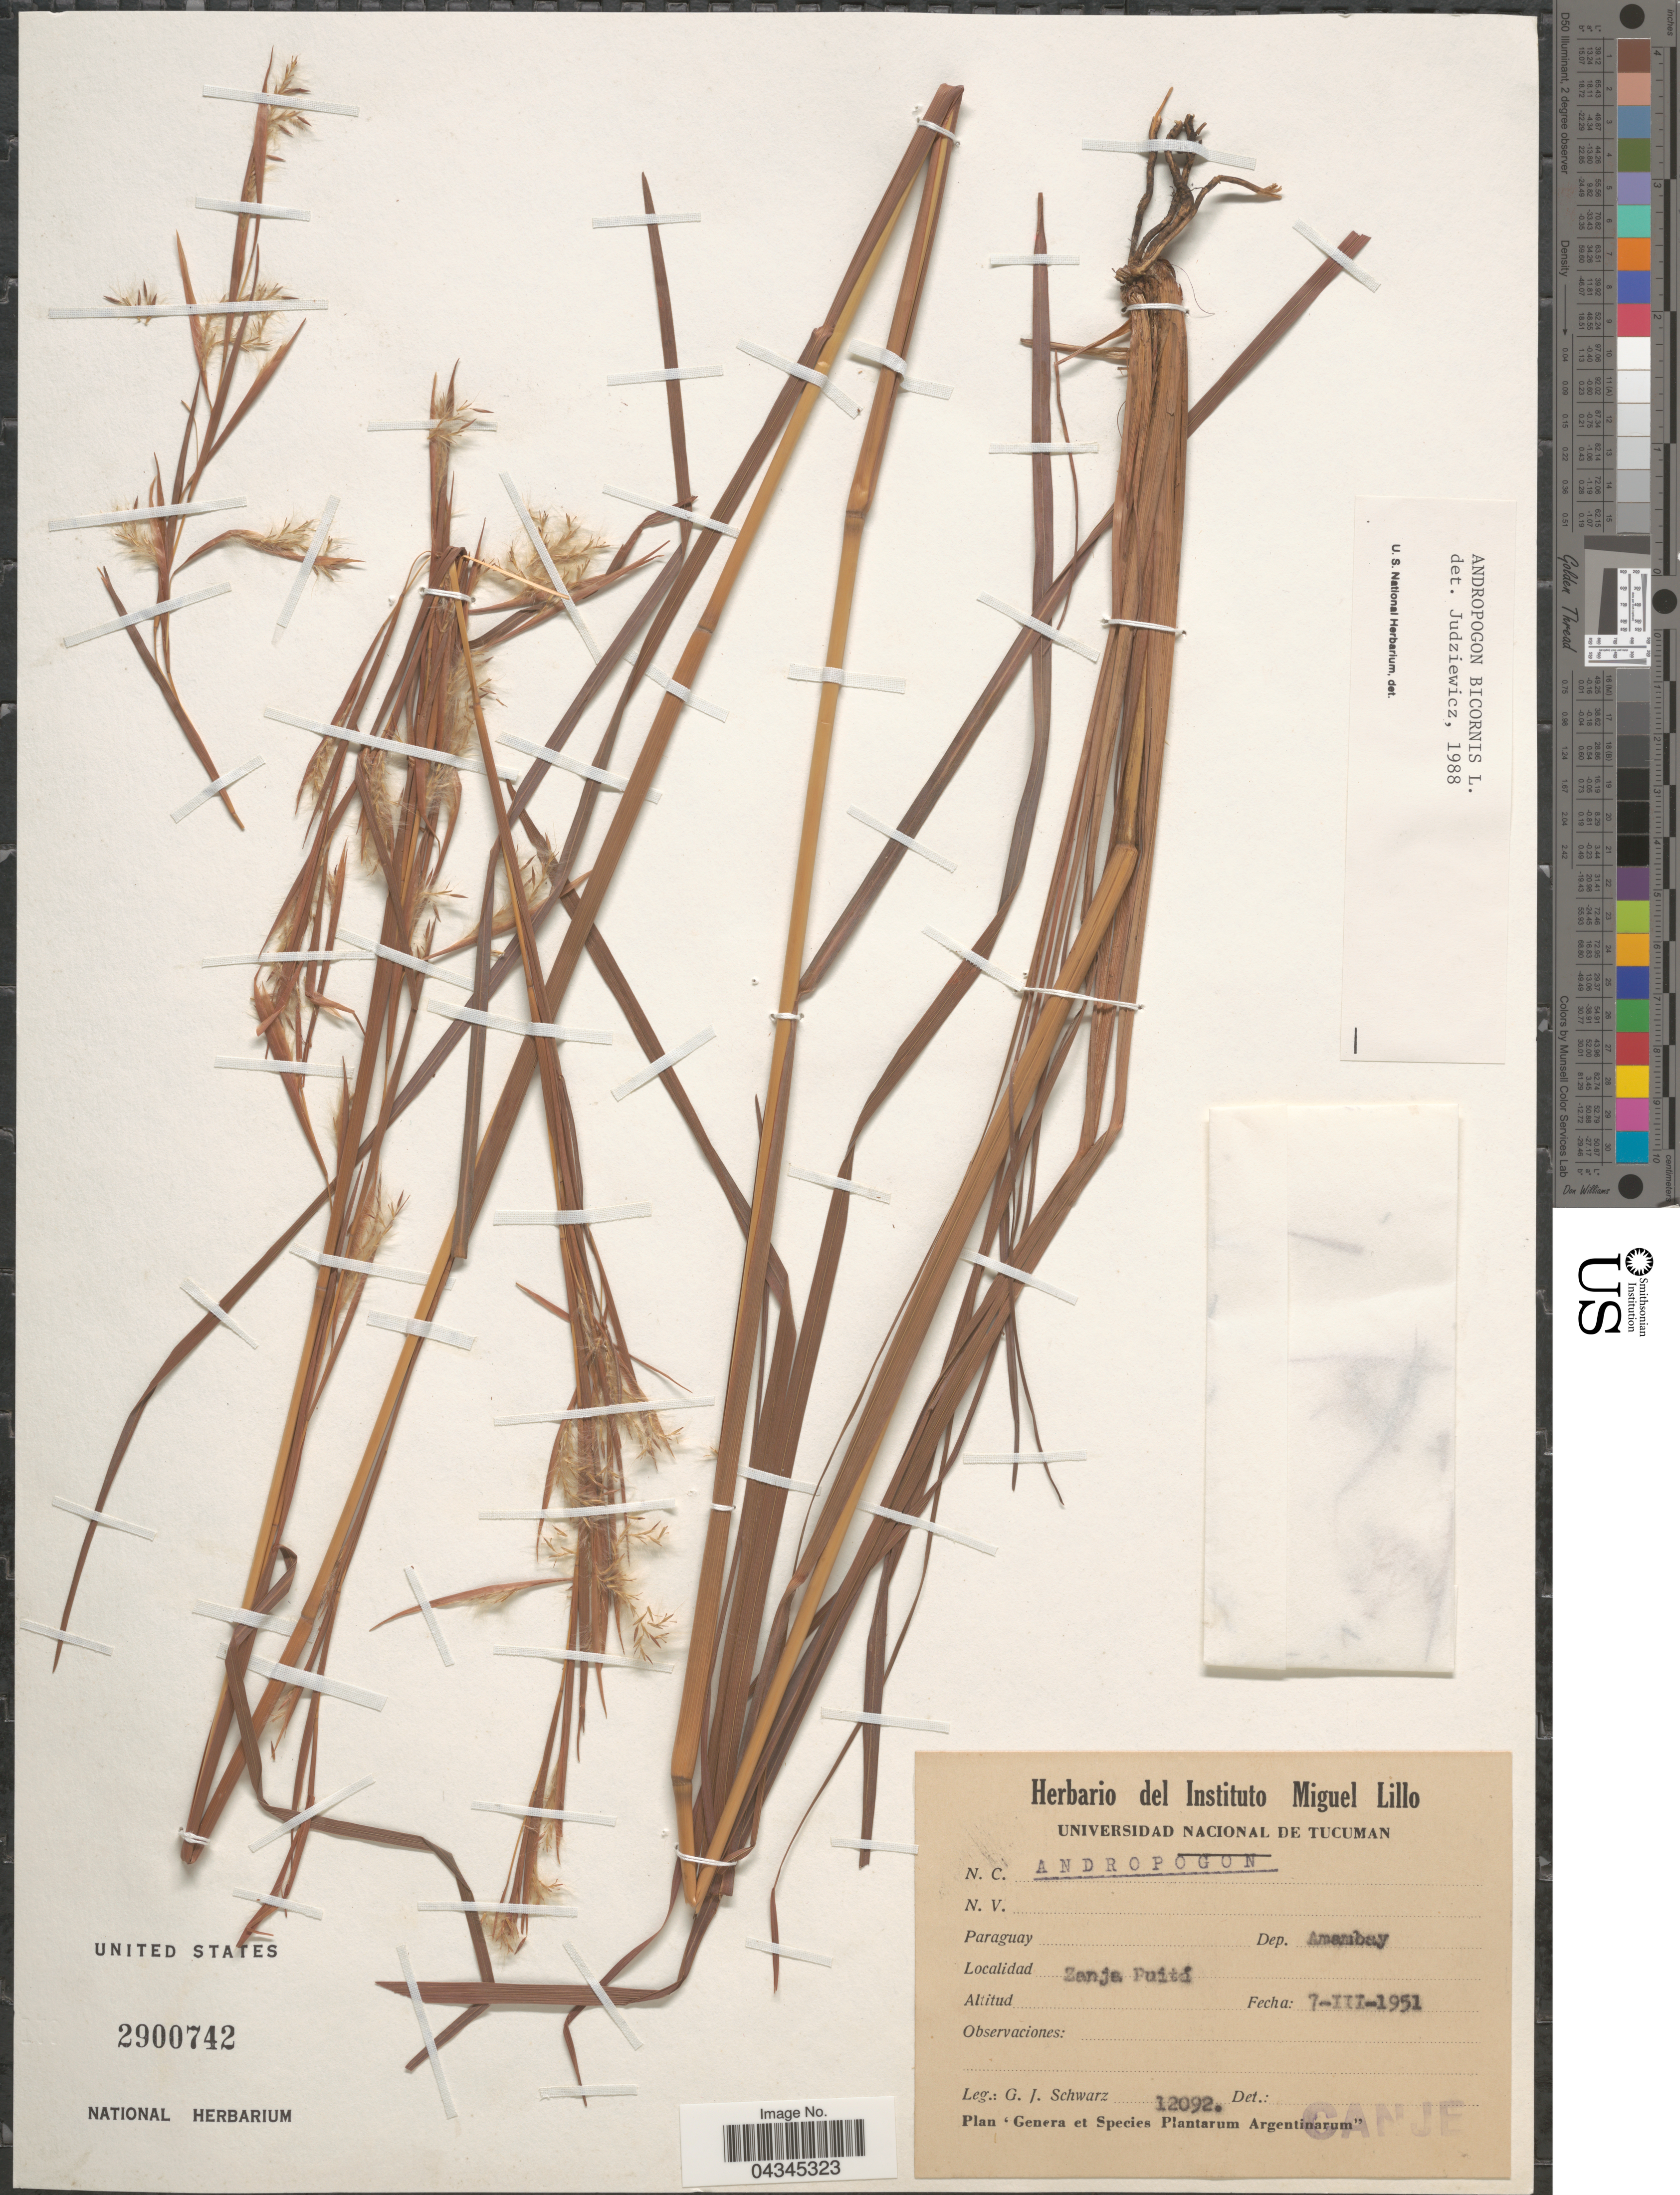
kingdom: Plantae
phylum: Tracheophyta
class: Liliopsida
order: Poales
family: Poaceae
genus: Andropogon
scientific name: Andropogon bicornis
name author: L.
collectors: G. J. Schwarz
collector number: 12092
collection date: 1951-03-07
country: Paraguay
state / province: Amambay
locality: Dep, Amambay. Zanja Puití.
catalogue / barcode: US 2900742